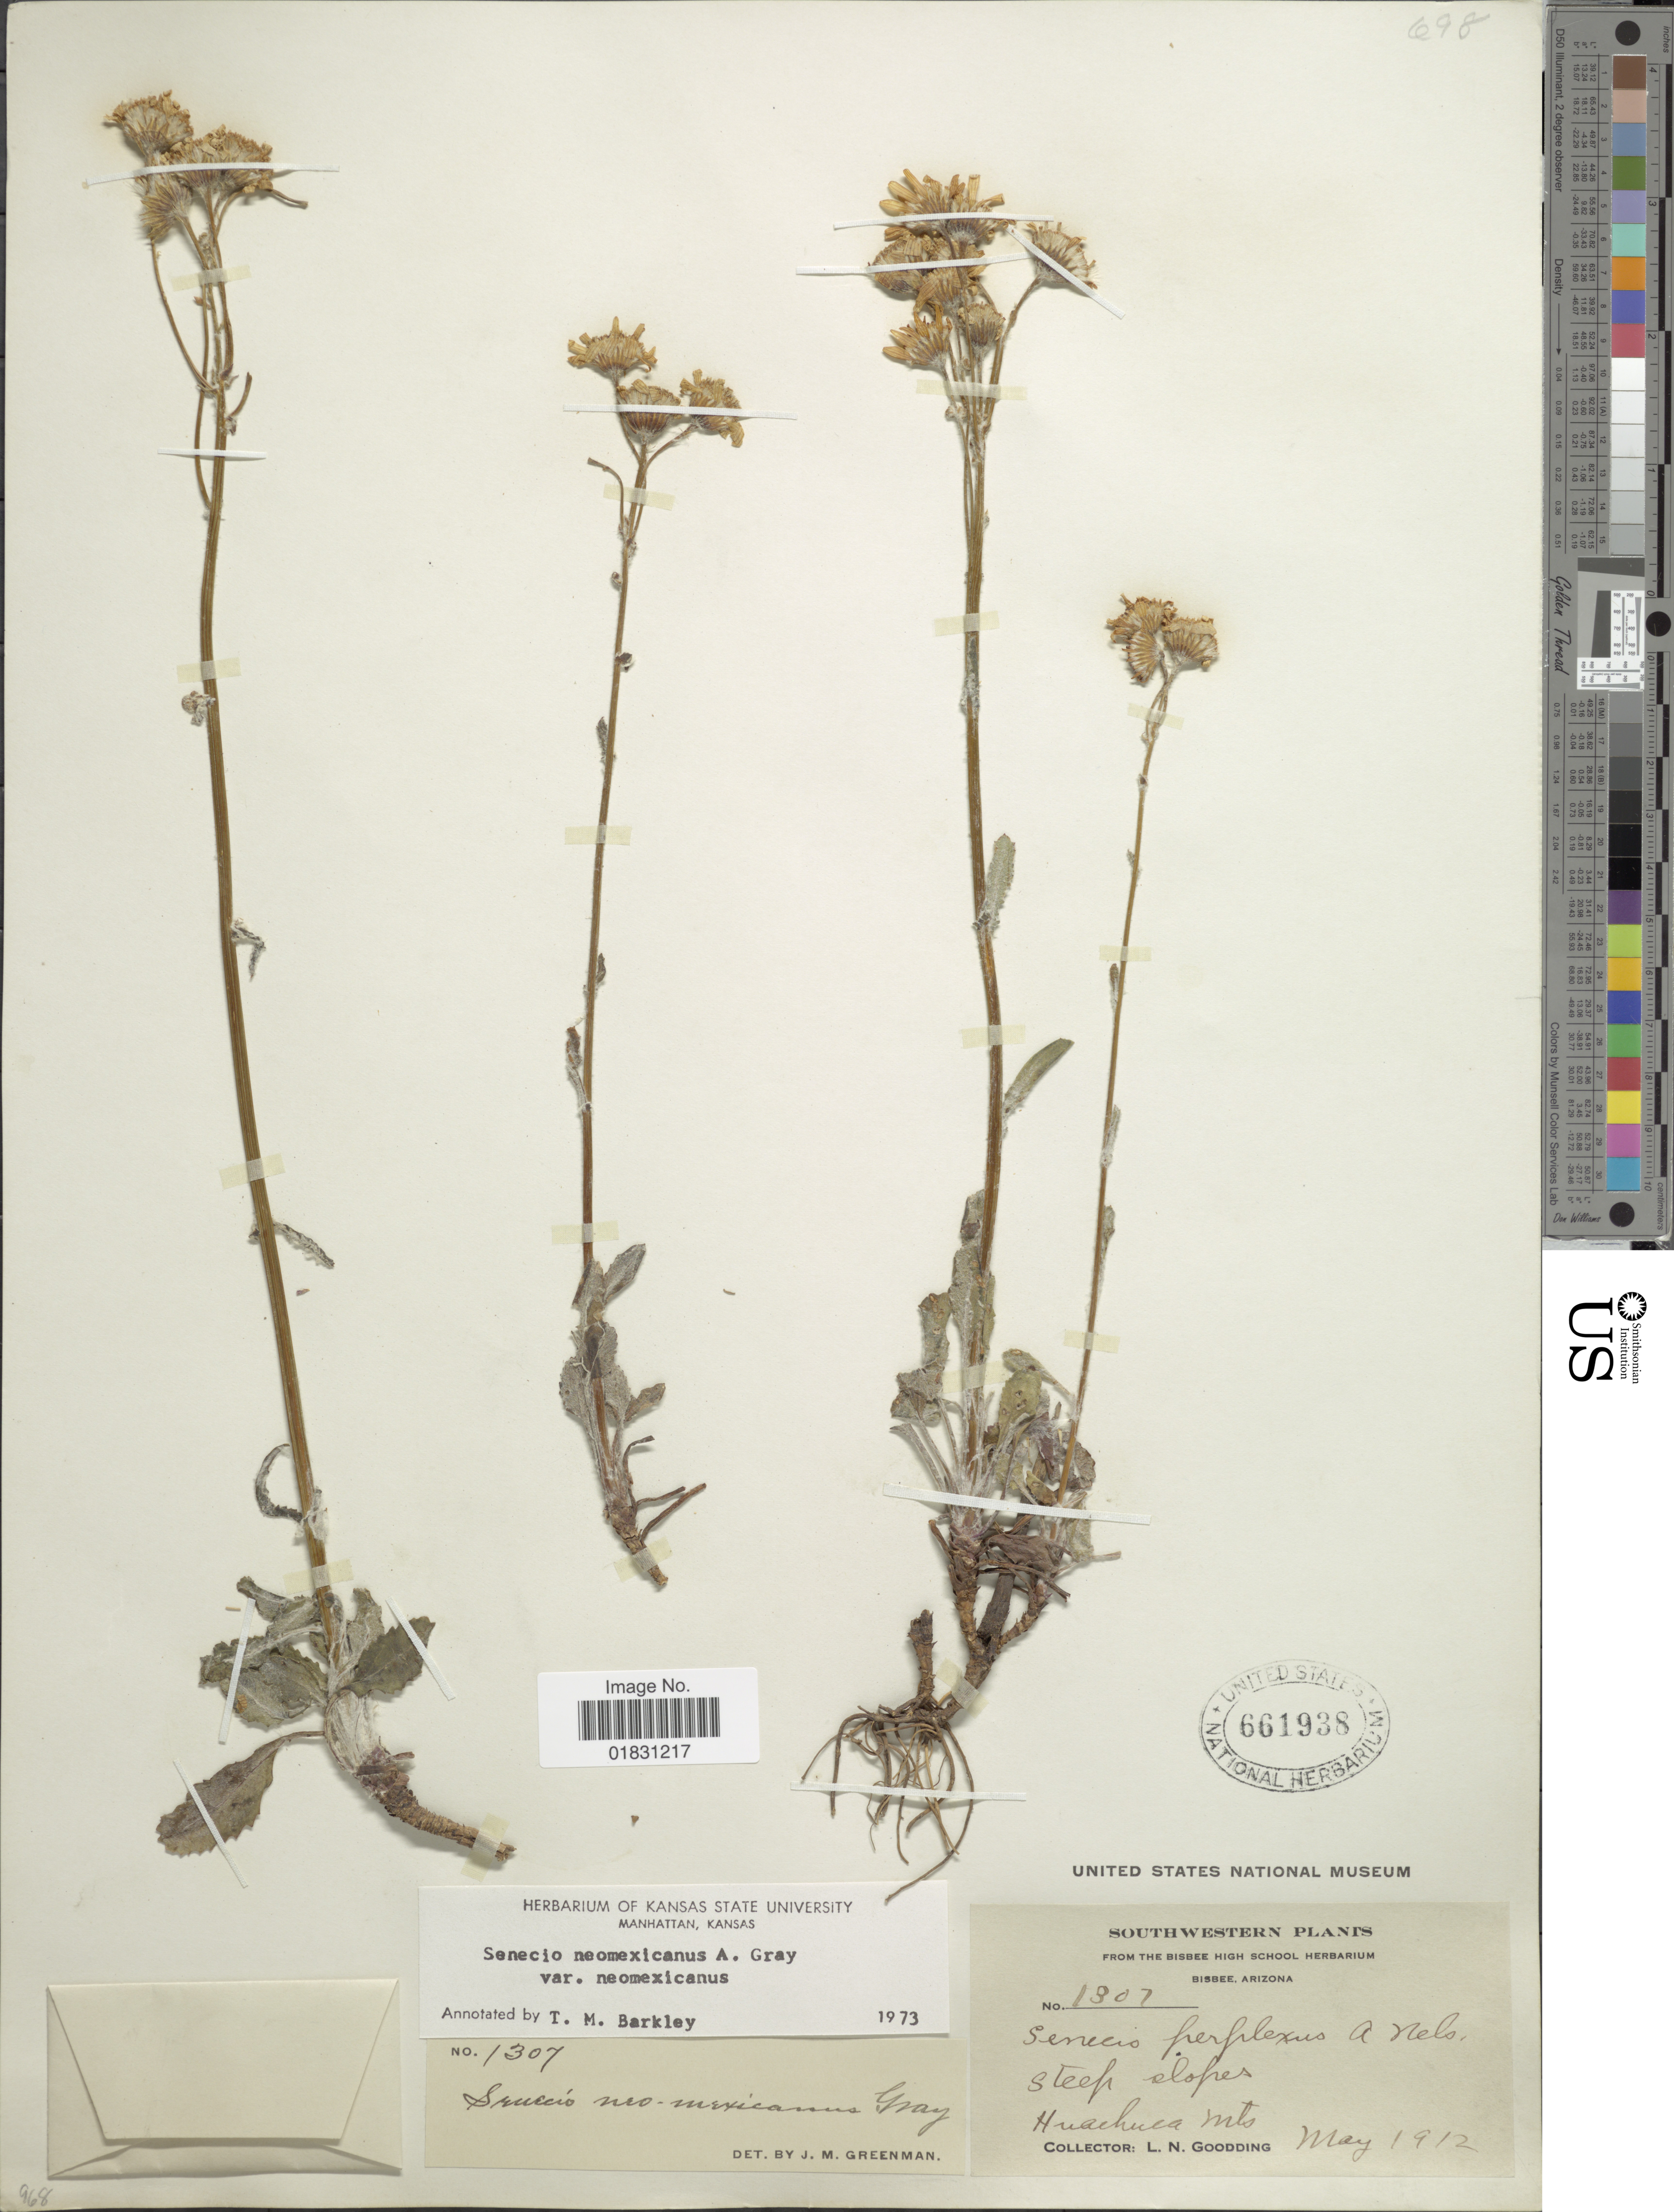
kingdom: Plantae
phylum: Tracheophyta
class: Magnoliopsida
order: Asterales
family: Asteraceae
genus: Packera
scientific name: Packera neomexicana var. neomexicana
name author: (A. Gray) W.A. Weber & Á. Löve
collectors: L. N. Goodding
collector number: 1307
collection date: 1912-05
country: United States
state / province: Arizona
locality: Southwestern, Steep slopes Huachuca Mts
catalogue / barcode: US 661938